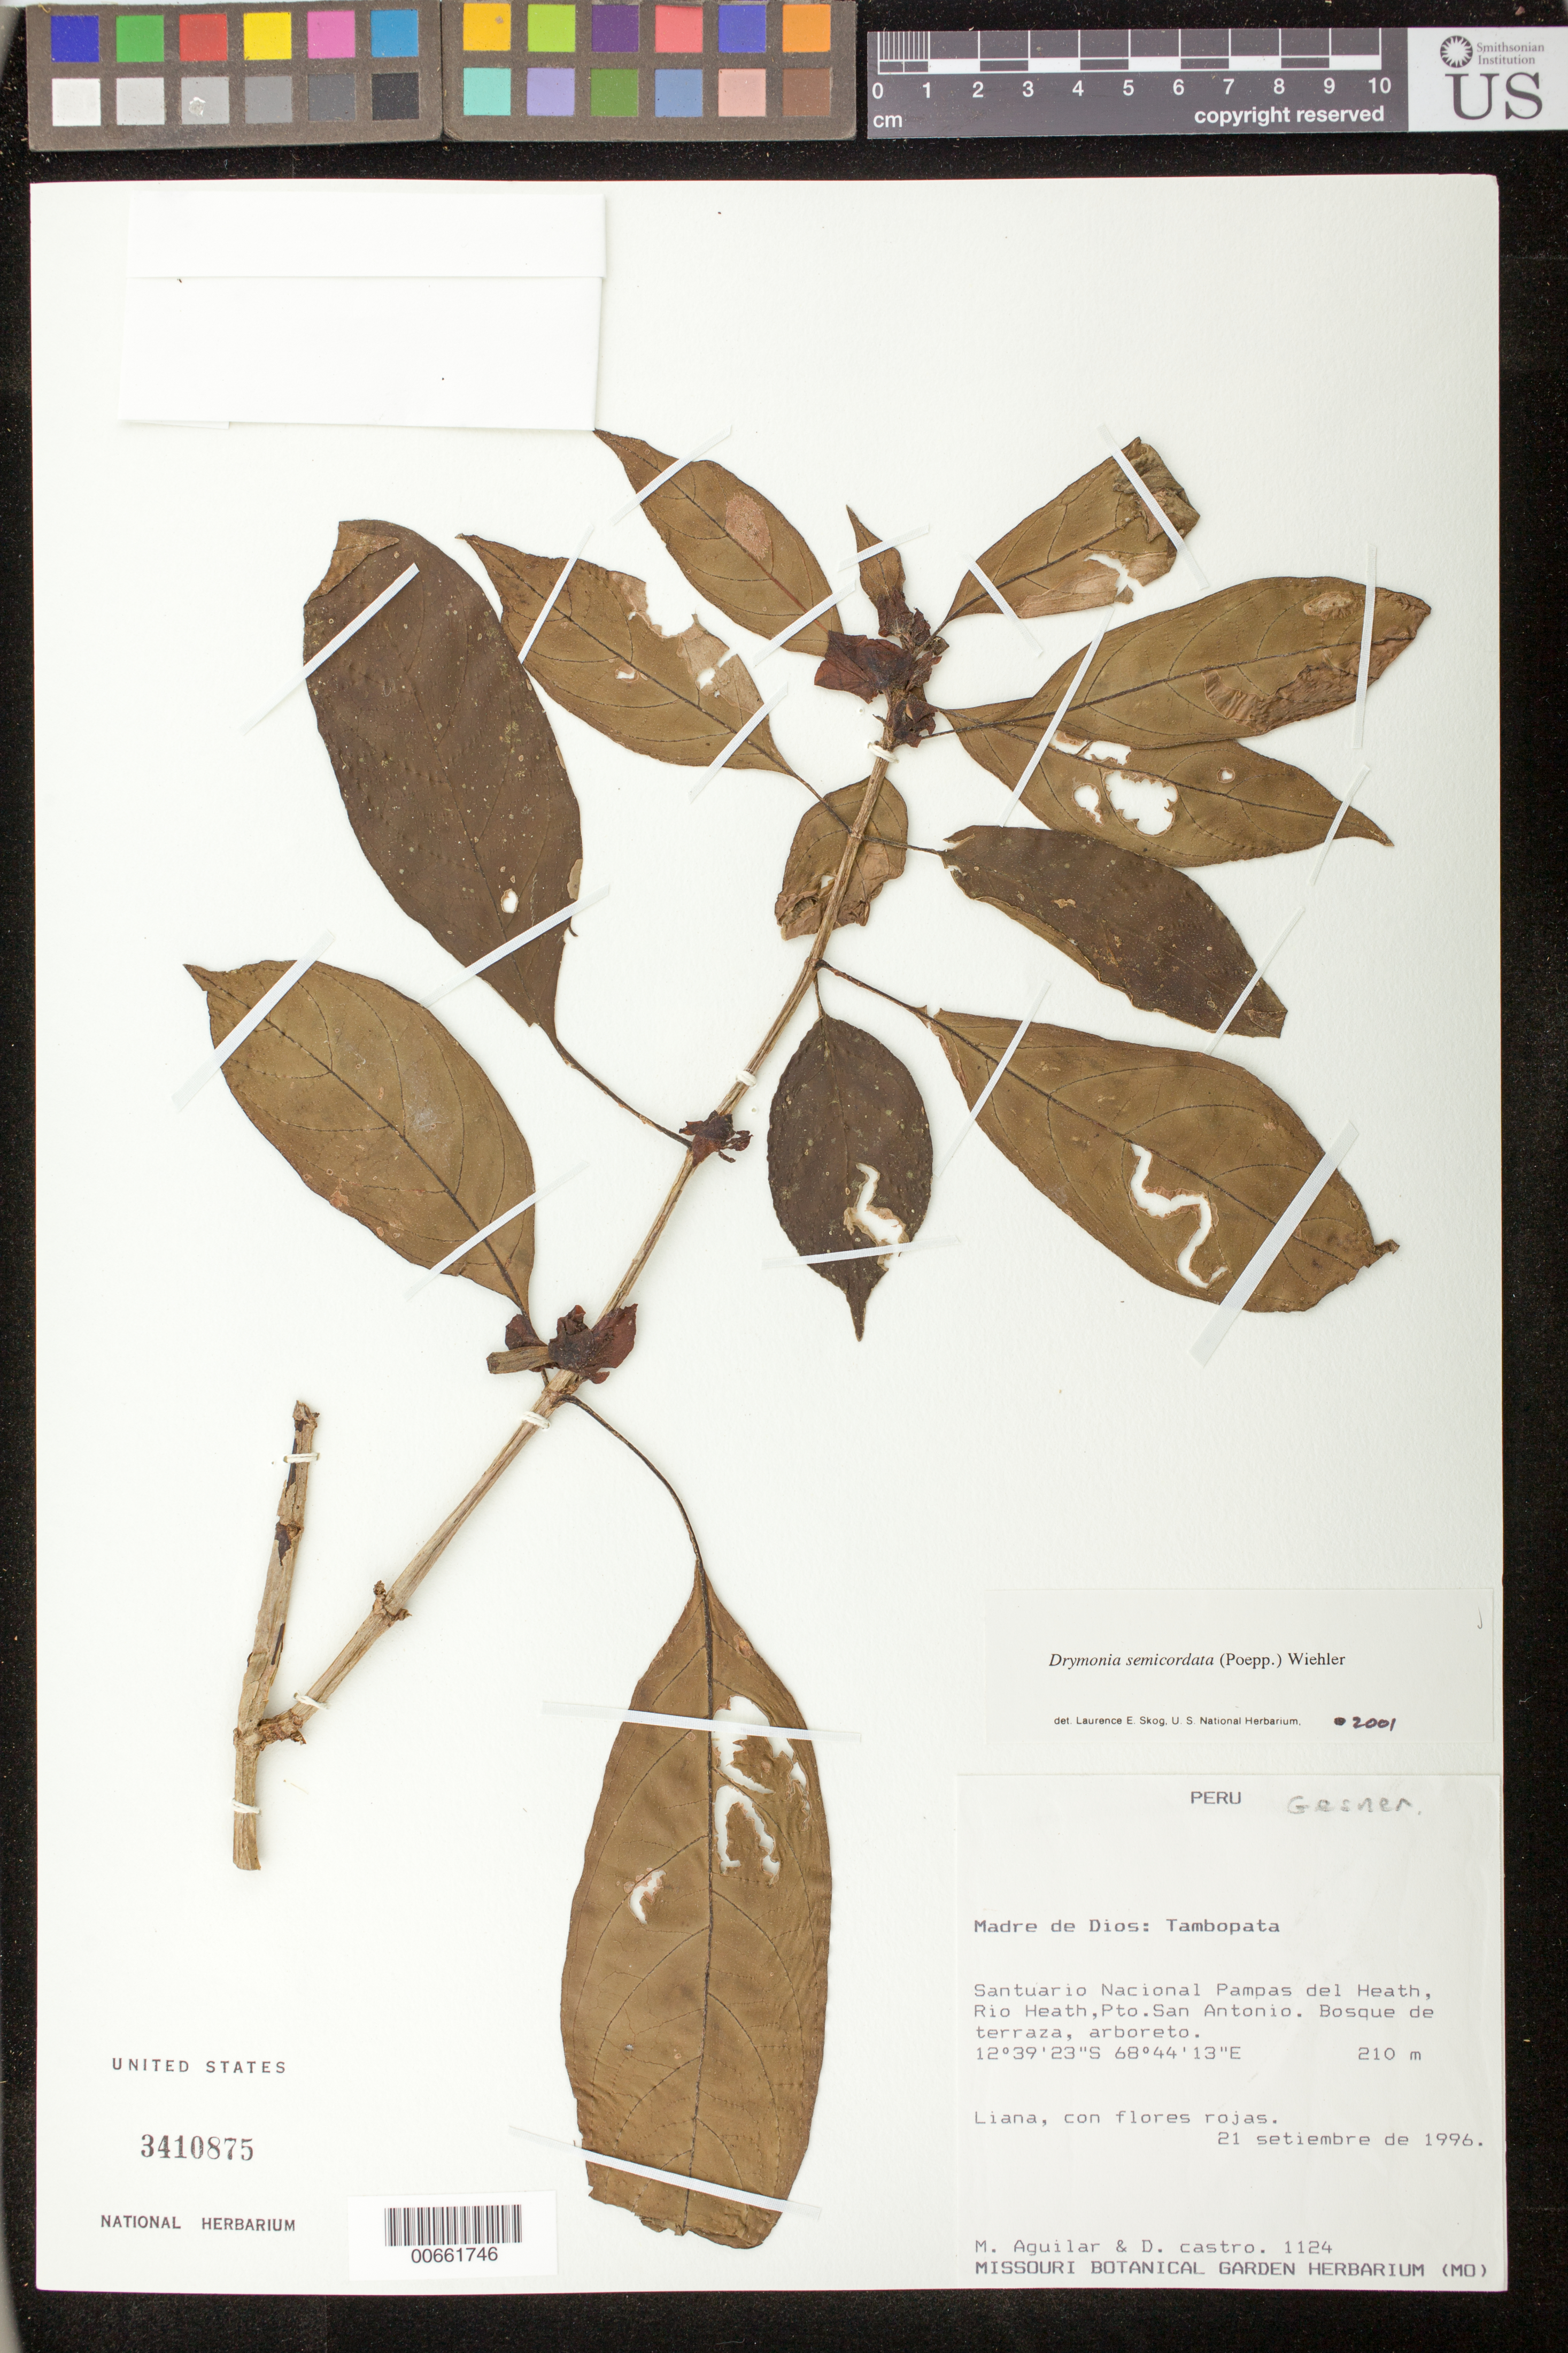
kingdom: Plantae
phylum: Tracheophyta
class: Magnoliopsida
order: Lamiales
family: Gesneriaceae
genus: Drymonia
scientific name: Drymonia semicordata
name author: (Poepp.) Wiehler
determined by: Skog, Laurence E.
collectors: M. Aguilar & D. Castro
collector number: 1124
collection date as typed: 21 Sep 1996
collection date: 1996-09-21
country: Peru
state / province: Madre de Dios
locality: Tambopata, Santuario Nacional Pampas del Heath, Rio Heath, Pto. San Antonio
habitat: Bosque de terraza, arboreto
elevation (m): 210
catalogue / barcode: US 3410875